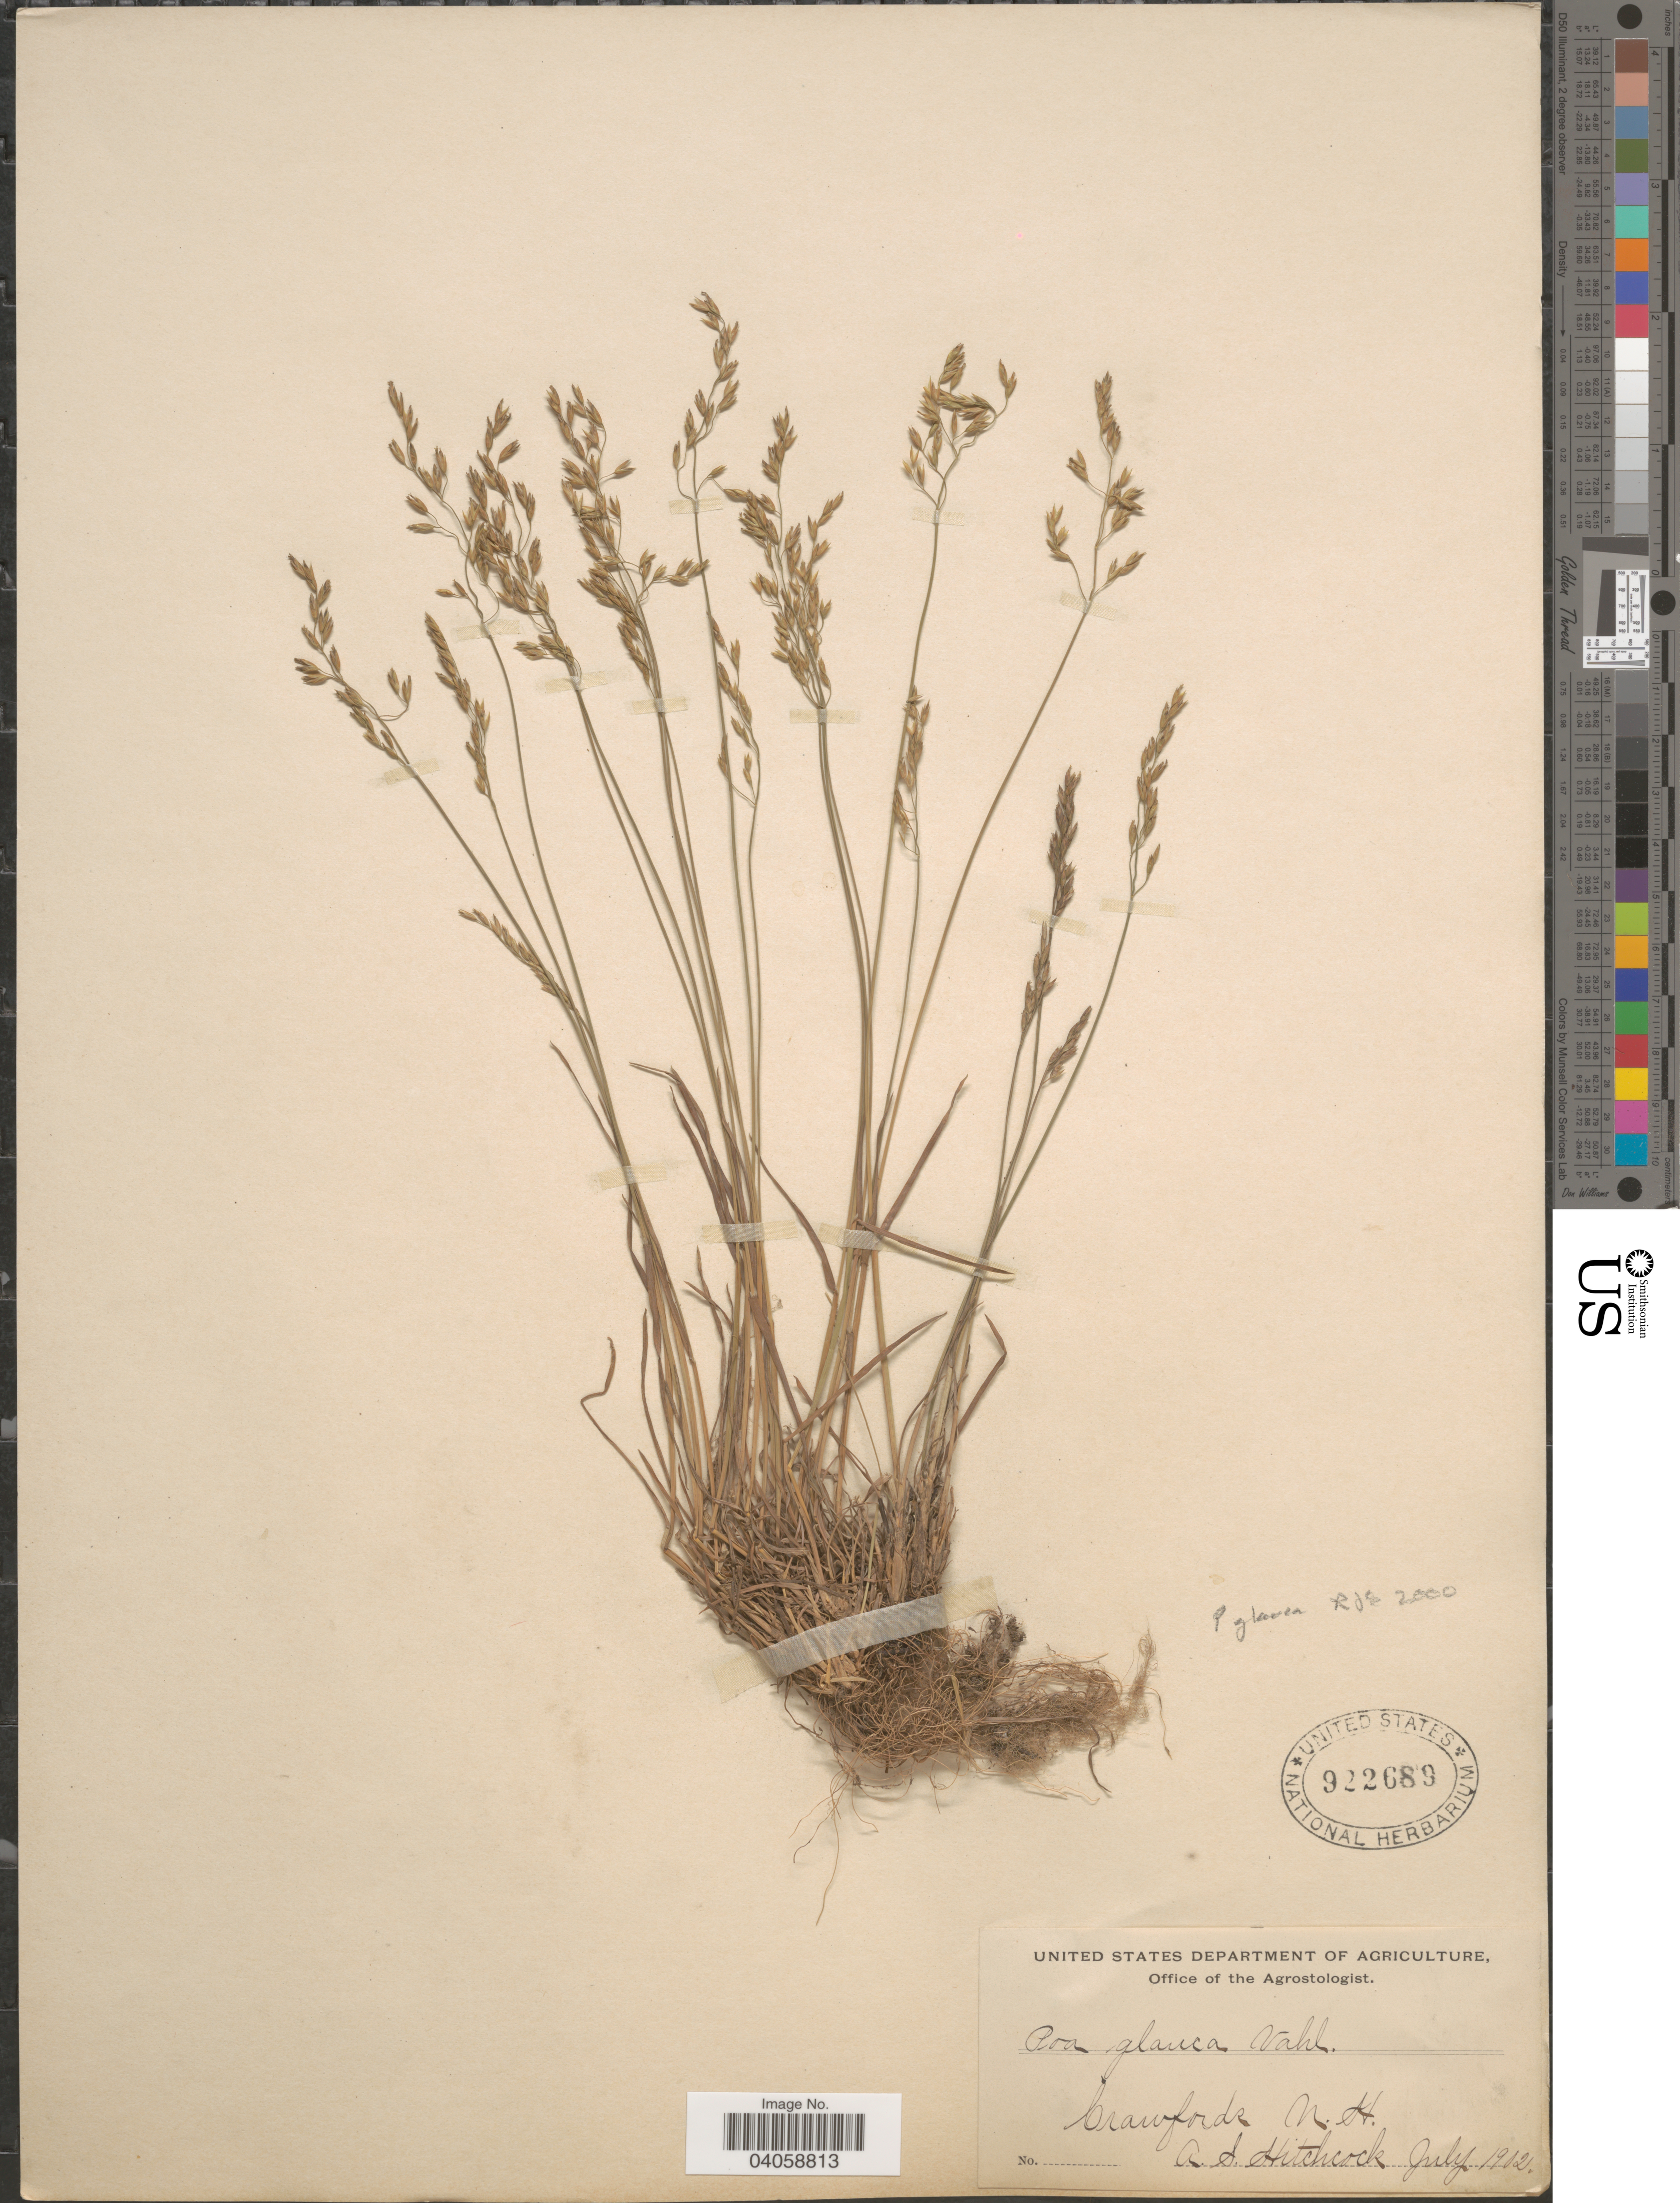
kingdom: Plantae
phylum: Tracheophyta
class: Liliopsida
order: Poales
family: Poaceae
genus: Poa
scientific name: Poa glauca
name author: Vahl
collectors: A. S. Hitchcock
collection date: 1902-07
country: United States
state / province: New Hampshire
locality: Crawfords.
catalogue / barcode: US 92689